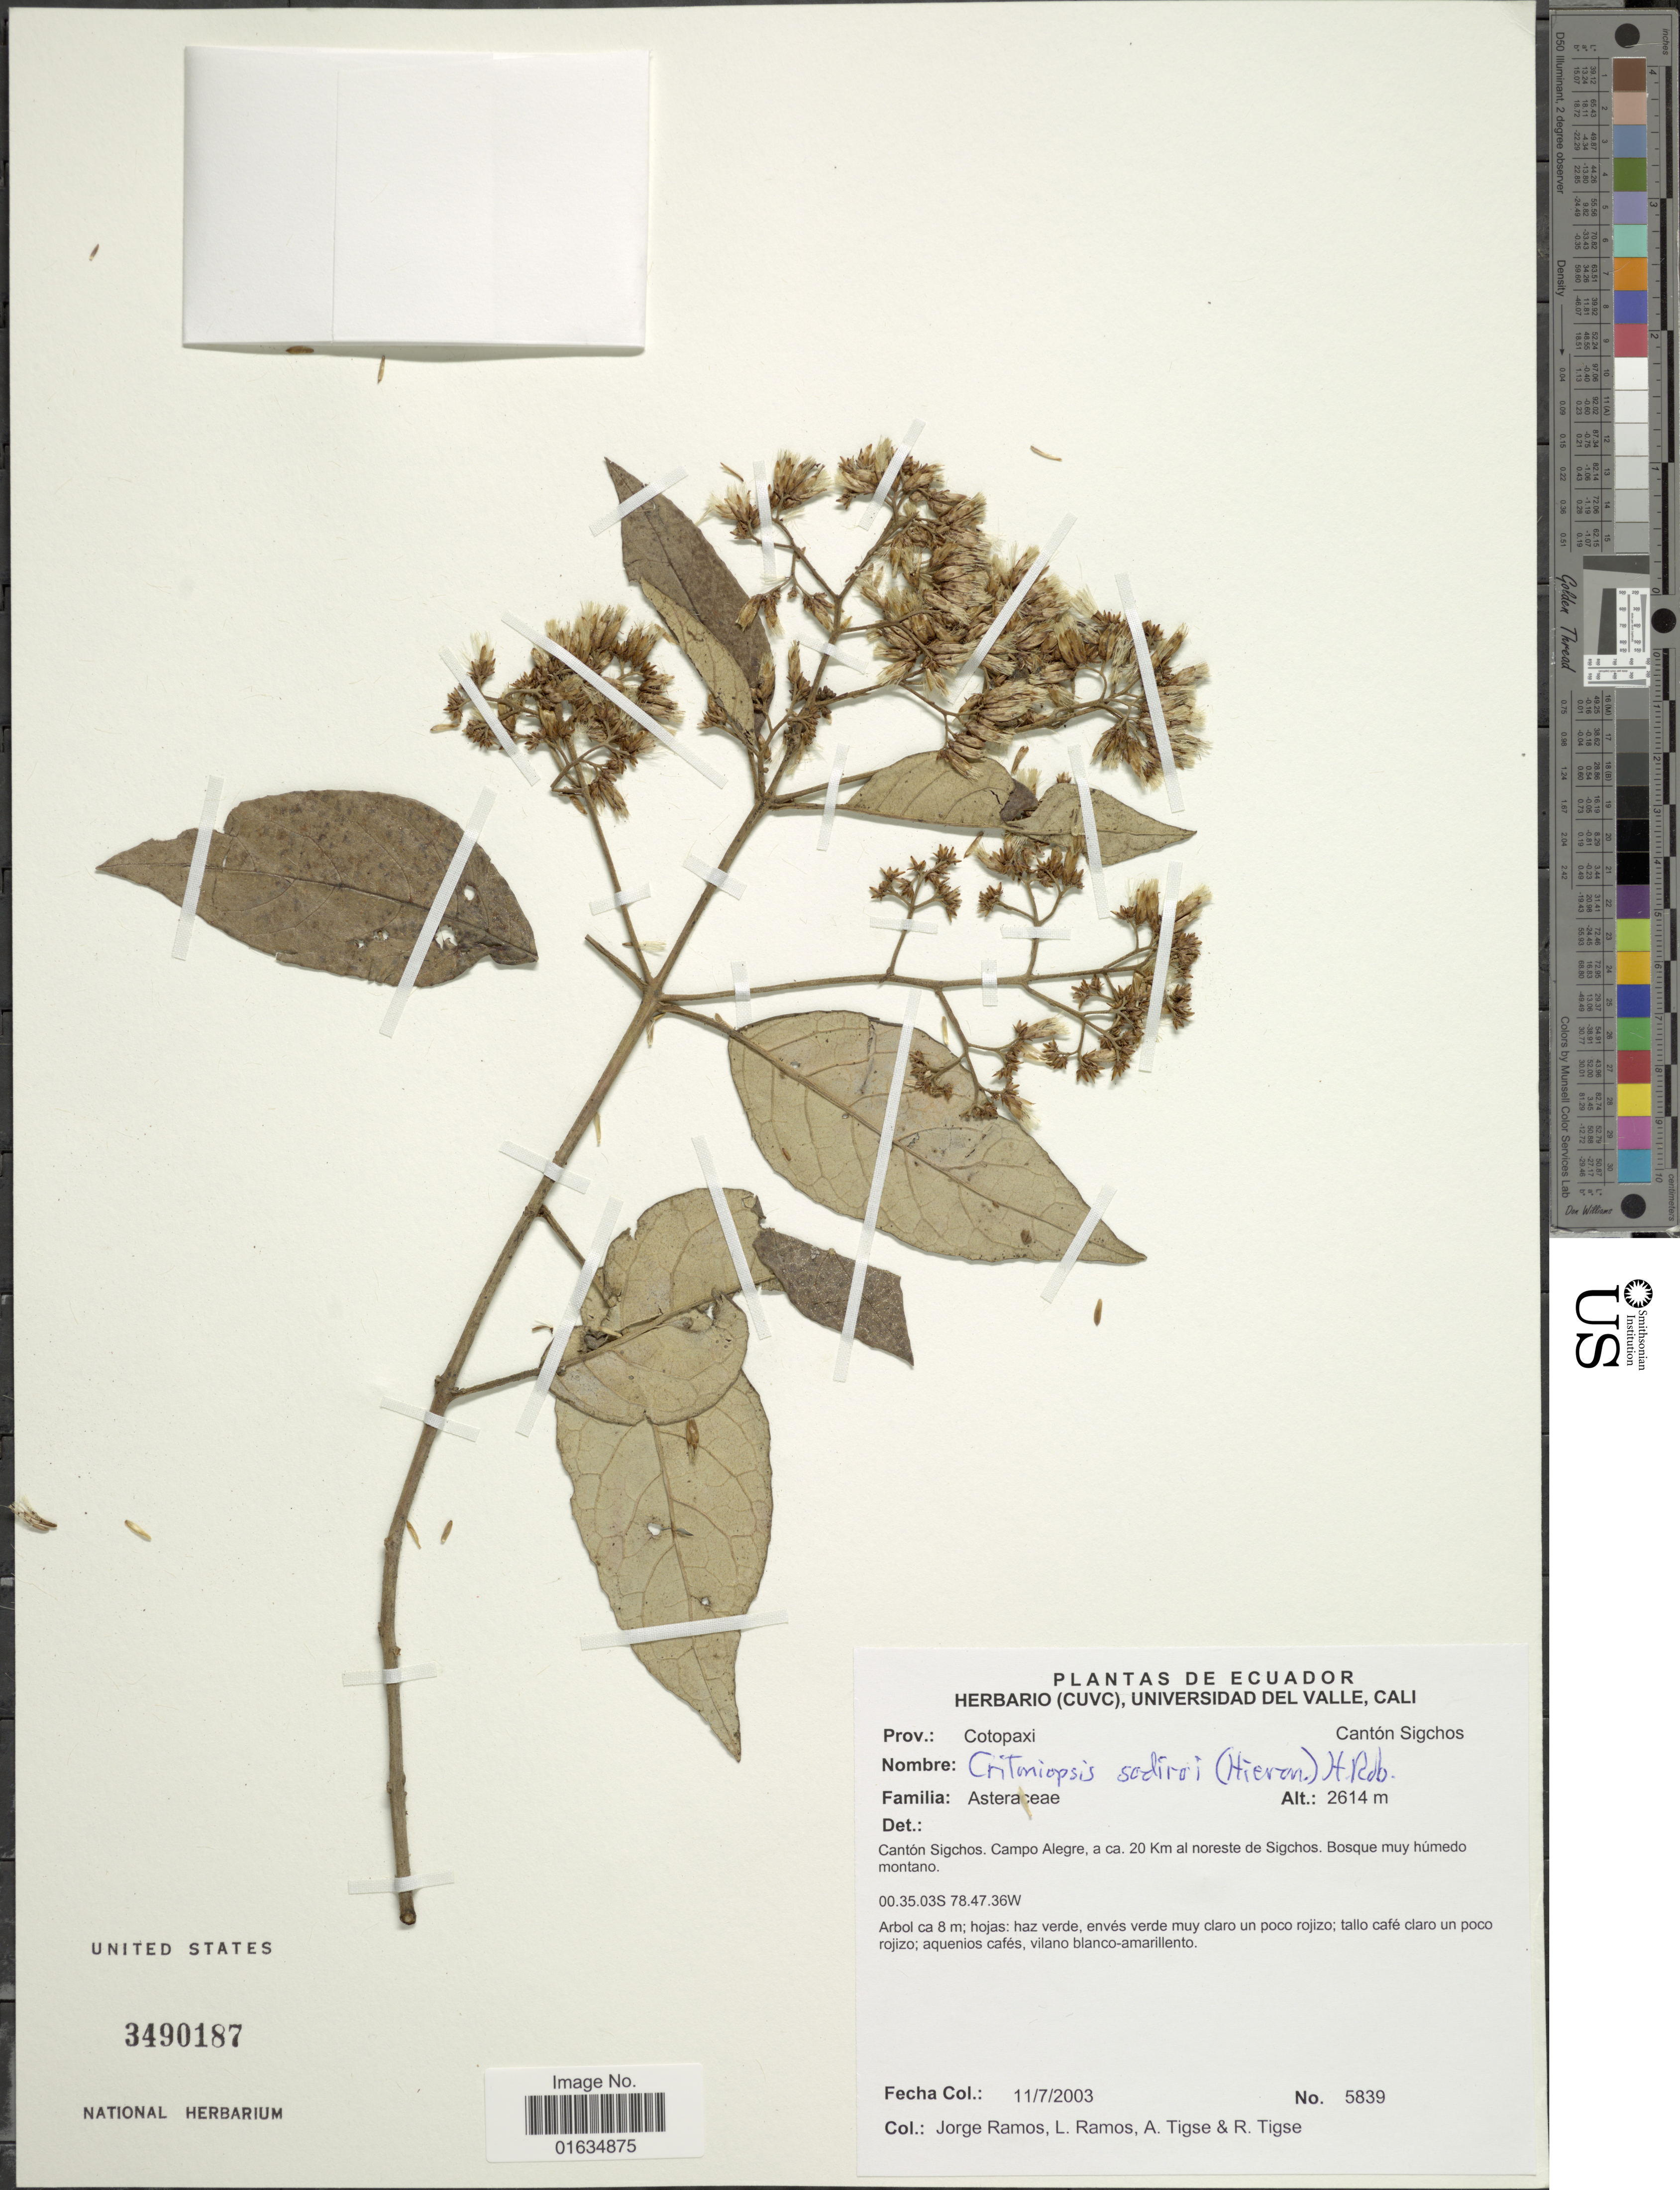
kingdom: Plantae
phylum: Tracheophyta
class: Magnoliopsida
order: Asterales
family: Asteraceae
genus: Critoniopsis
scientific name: Critoniopsis sodiroi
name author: (Hieron. ex Sodiro) H. Rob.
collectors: J. Ramos, L. Ramos, A. Tigse & R. Tigse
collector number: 5839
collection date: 2003-07-11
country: Ecuador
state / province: Cotopaxi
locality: Prov. Cotopaxi, Canton Sigchos, Campo Alegre, a ca 20 km al noreste de Sigchos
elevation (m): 2614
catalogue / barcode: US 3490187